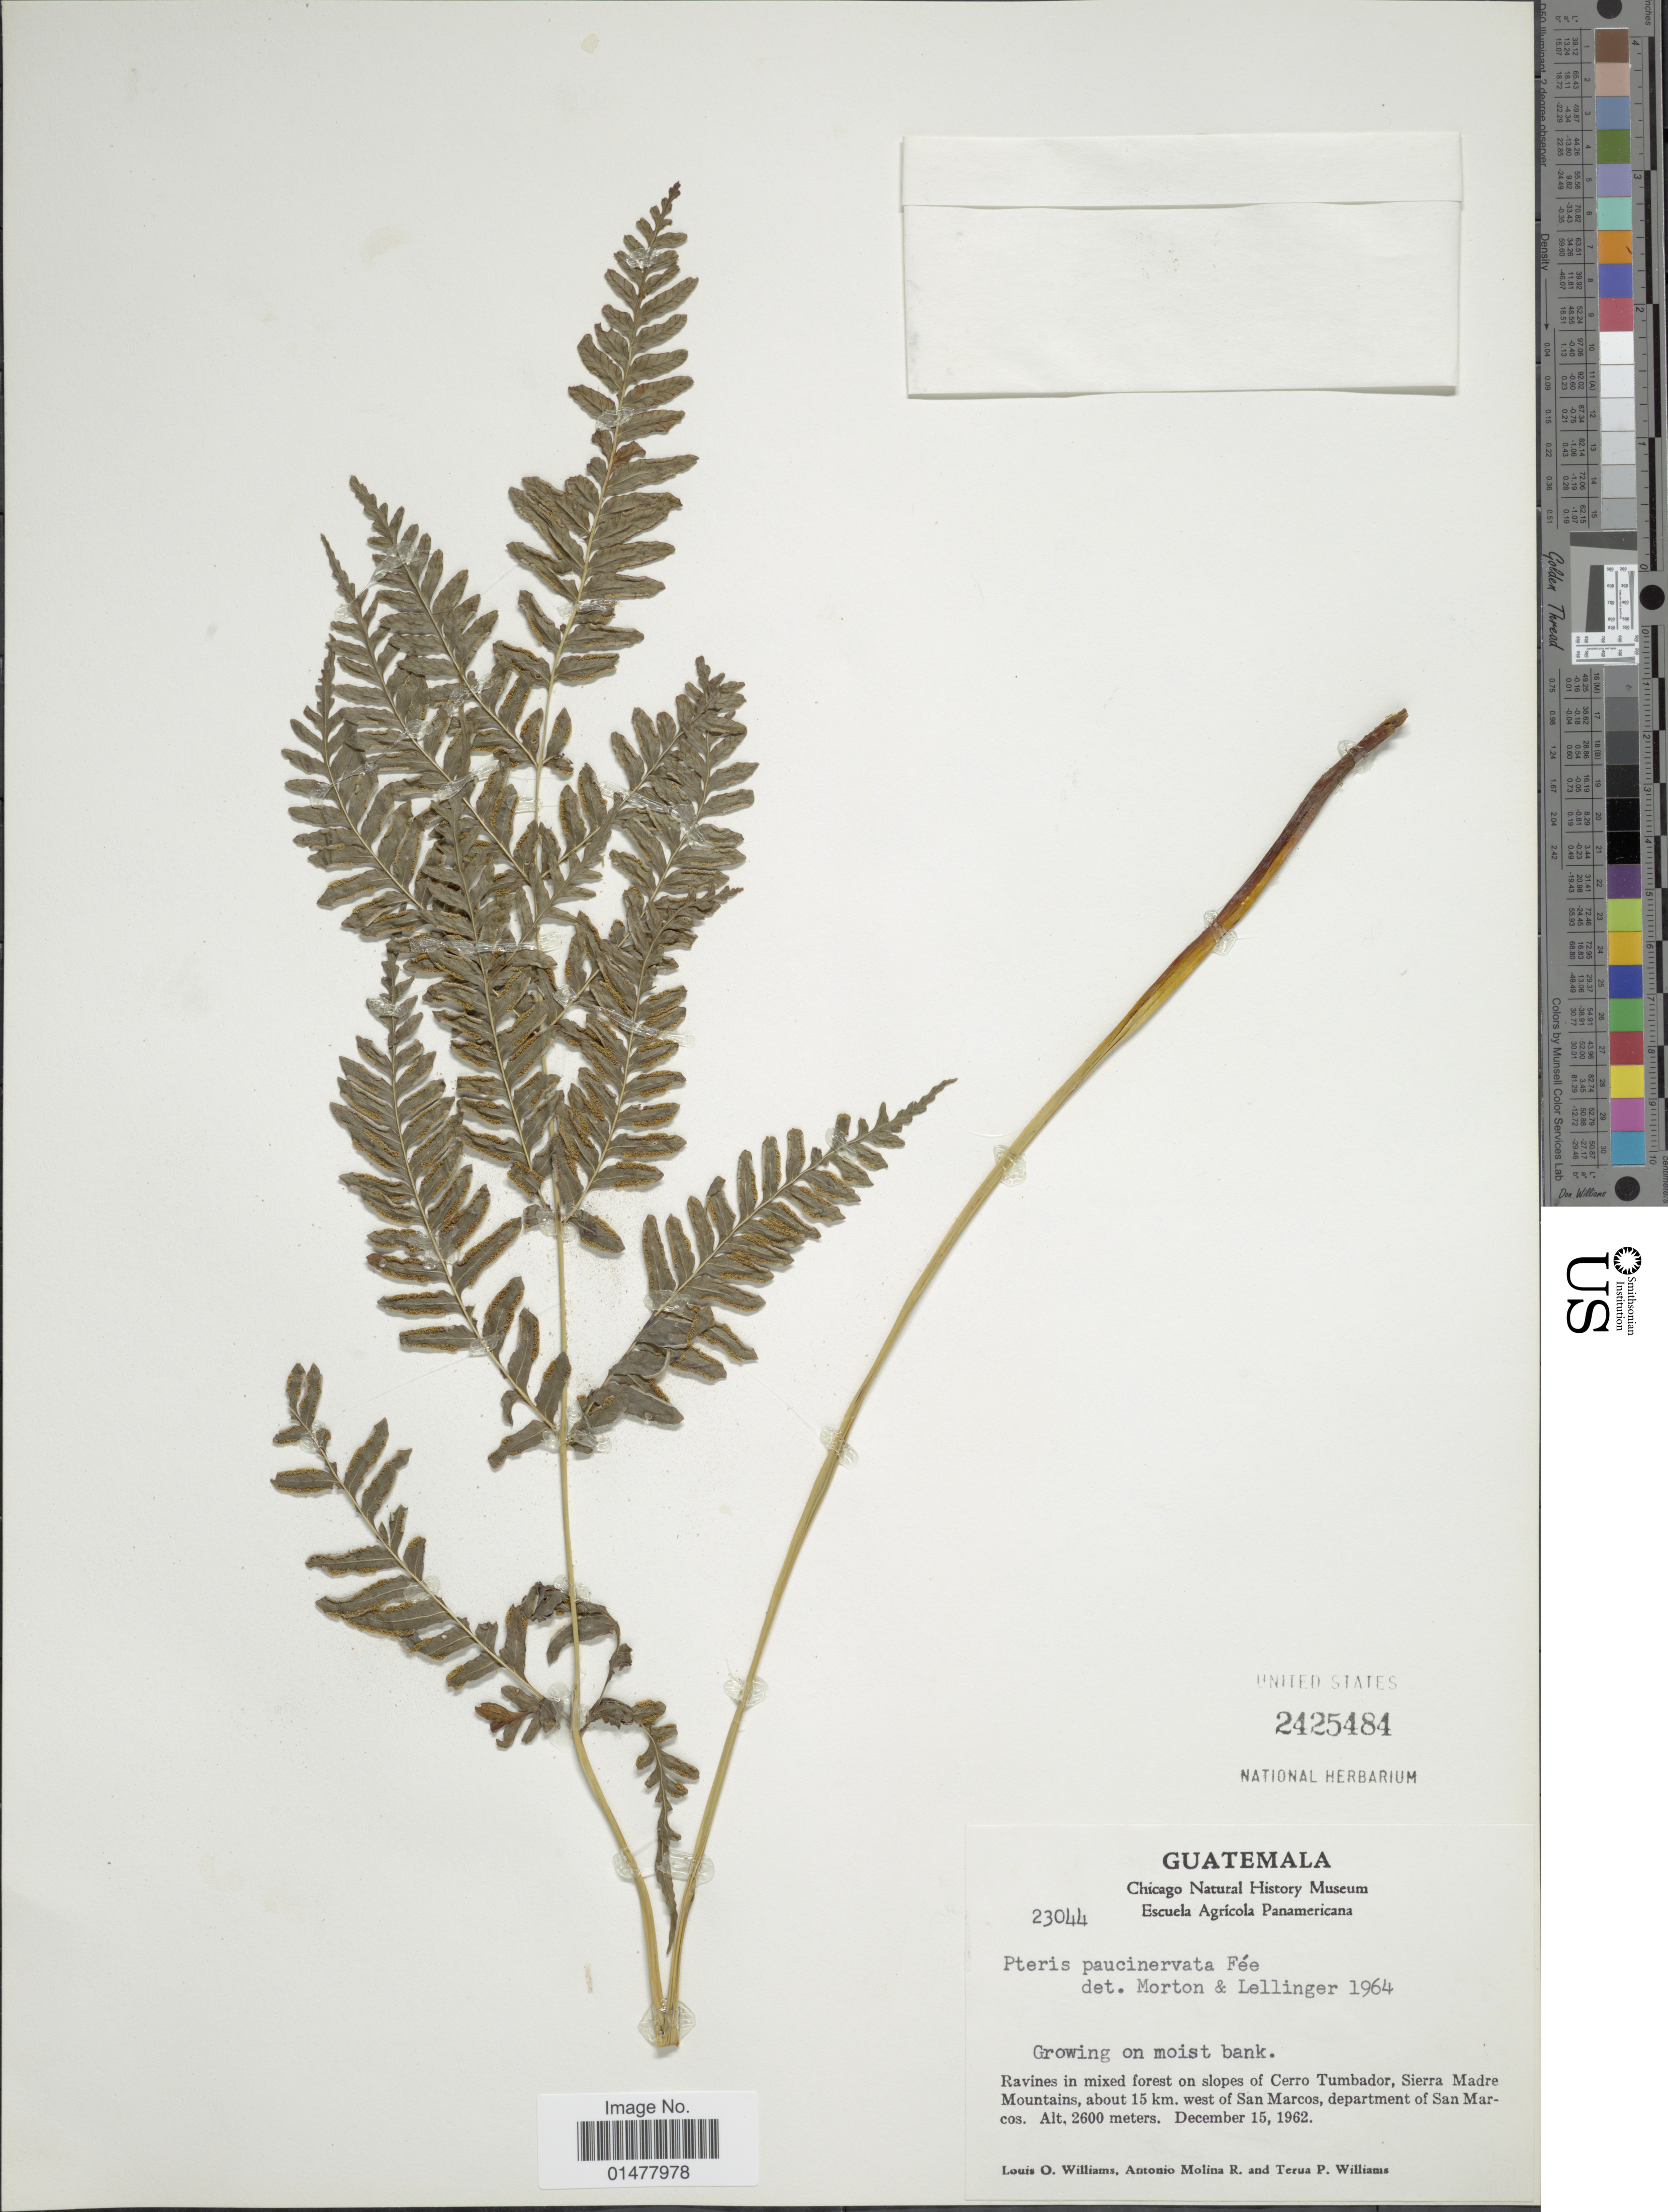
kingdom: Plantae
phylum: Tracheophyta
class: Polypodiopsida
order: Polypodiales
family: Pteridaceae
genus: Pteris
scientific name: Pteris paucinervata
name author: Fée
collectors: L. O. Williams, A. Molina R. & T. P. Williams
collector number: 23044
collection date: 1962-12-15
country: Guatemala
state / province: San Marcos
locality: Ravines in mixed forest on slopes of Cerro Tumbador, Sierra Madre Mountains, about 15km west of San Marcos, department of San Marcos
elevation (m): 2600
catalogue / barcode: US 2425484